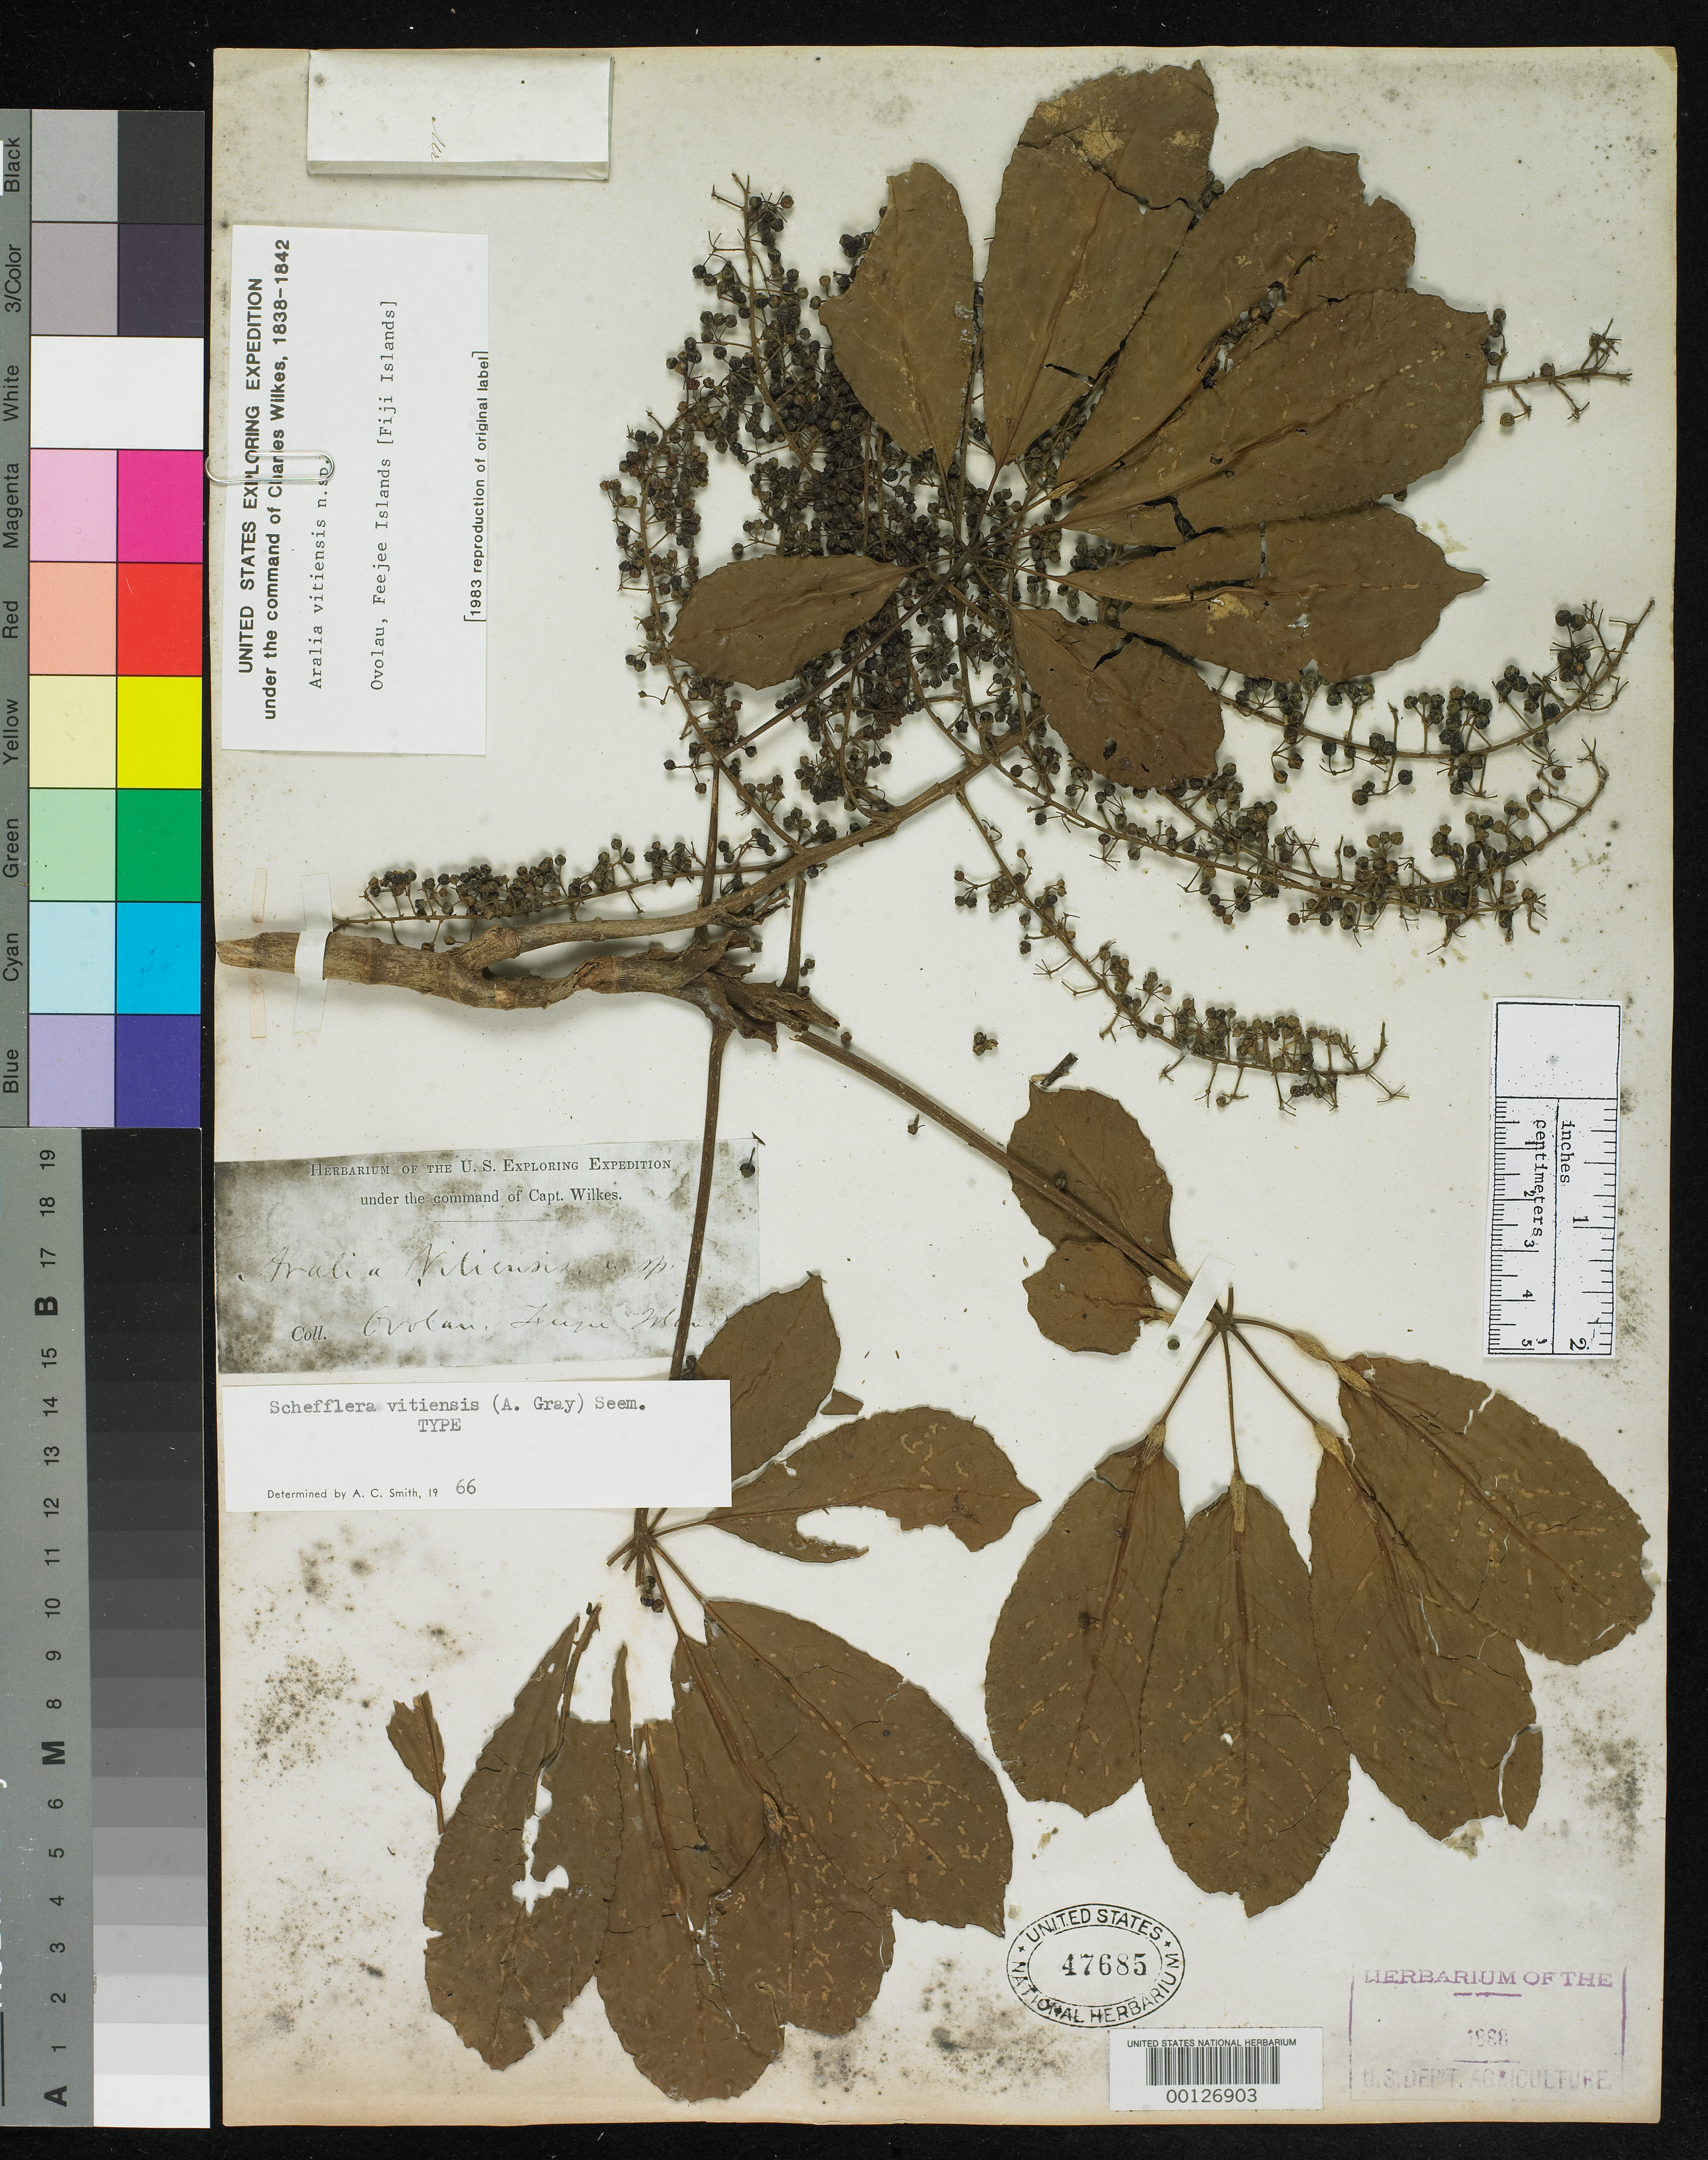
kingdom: Plantae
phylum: Tracheophyta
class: Magnoliopsida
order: Apiales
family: Araliaceae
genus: Aralia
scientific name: Aralia vitiensis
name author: A. Gray in Wilkes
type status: Holotype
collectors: Wilkes Explor. Exped.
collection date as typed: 1838 to -- --- 1842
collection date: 1838/1842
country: Fiji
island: Ovalau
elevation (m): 305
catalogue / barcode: US 47685